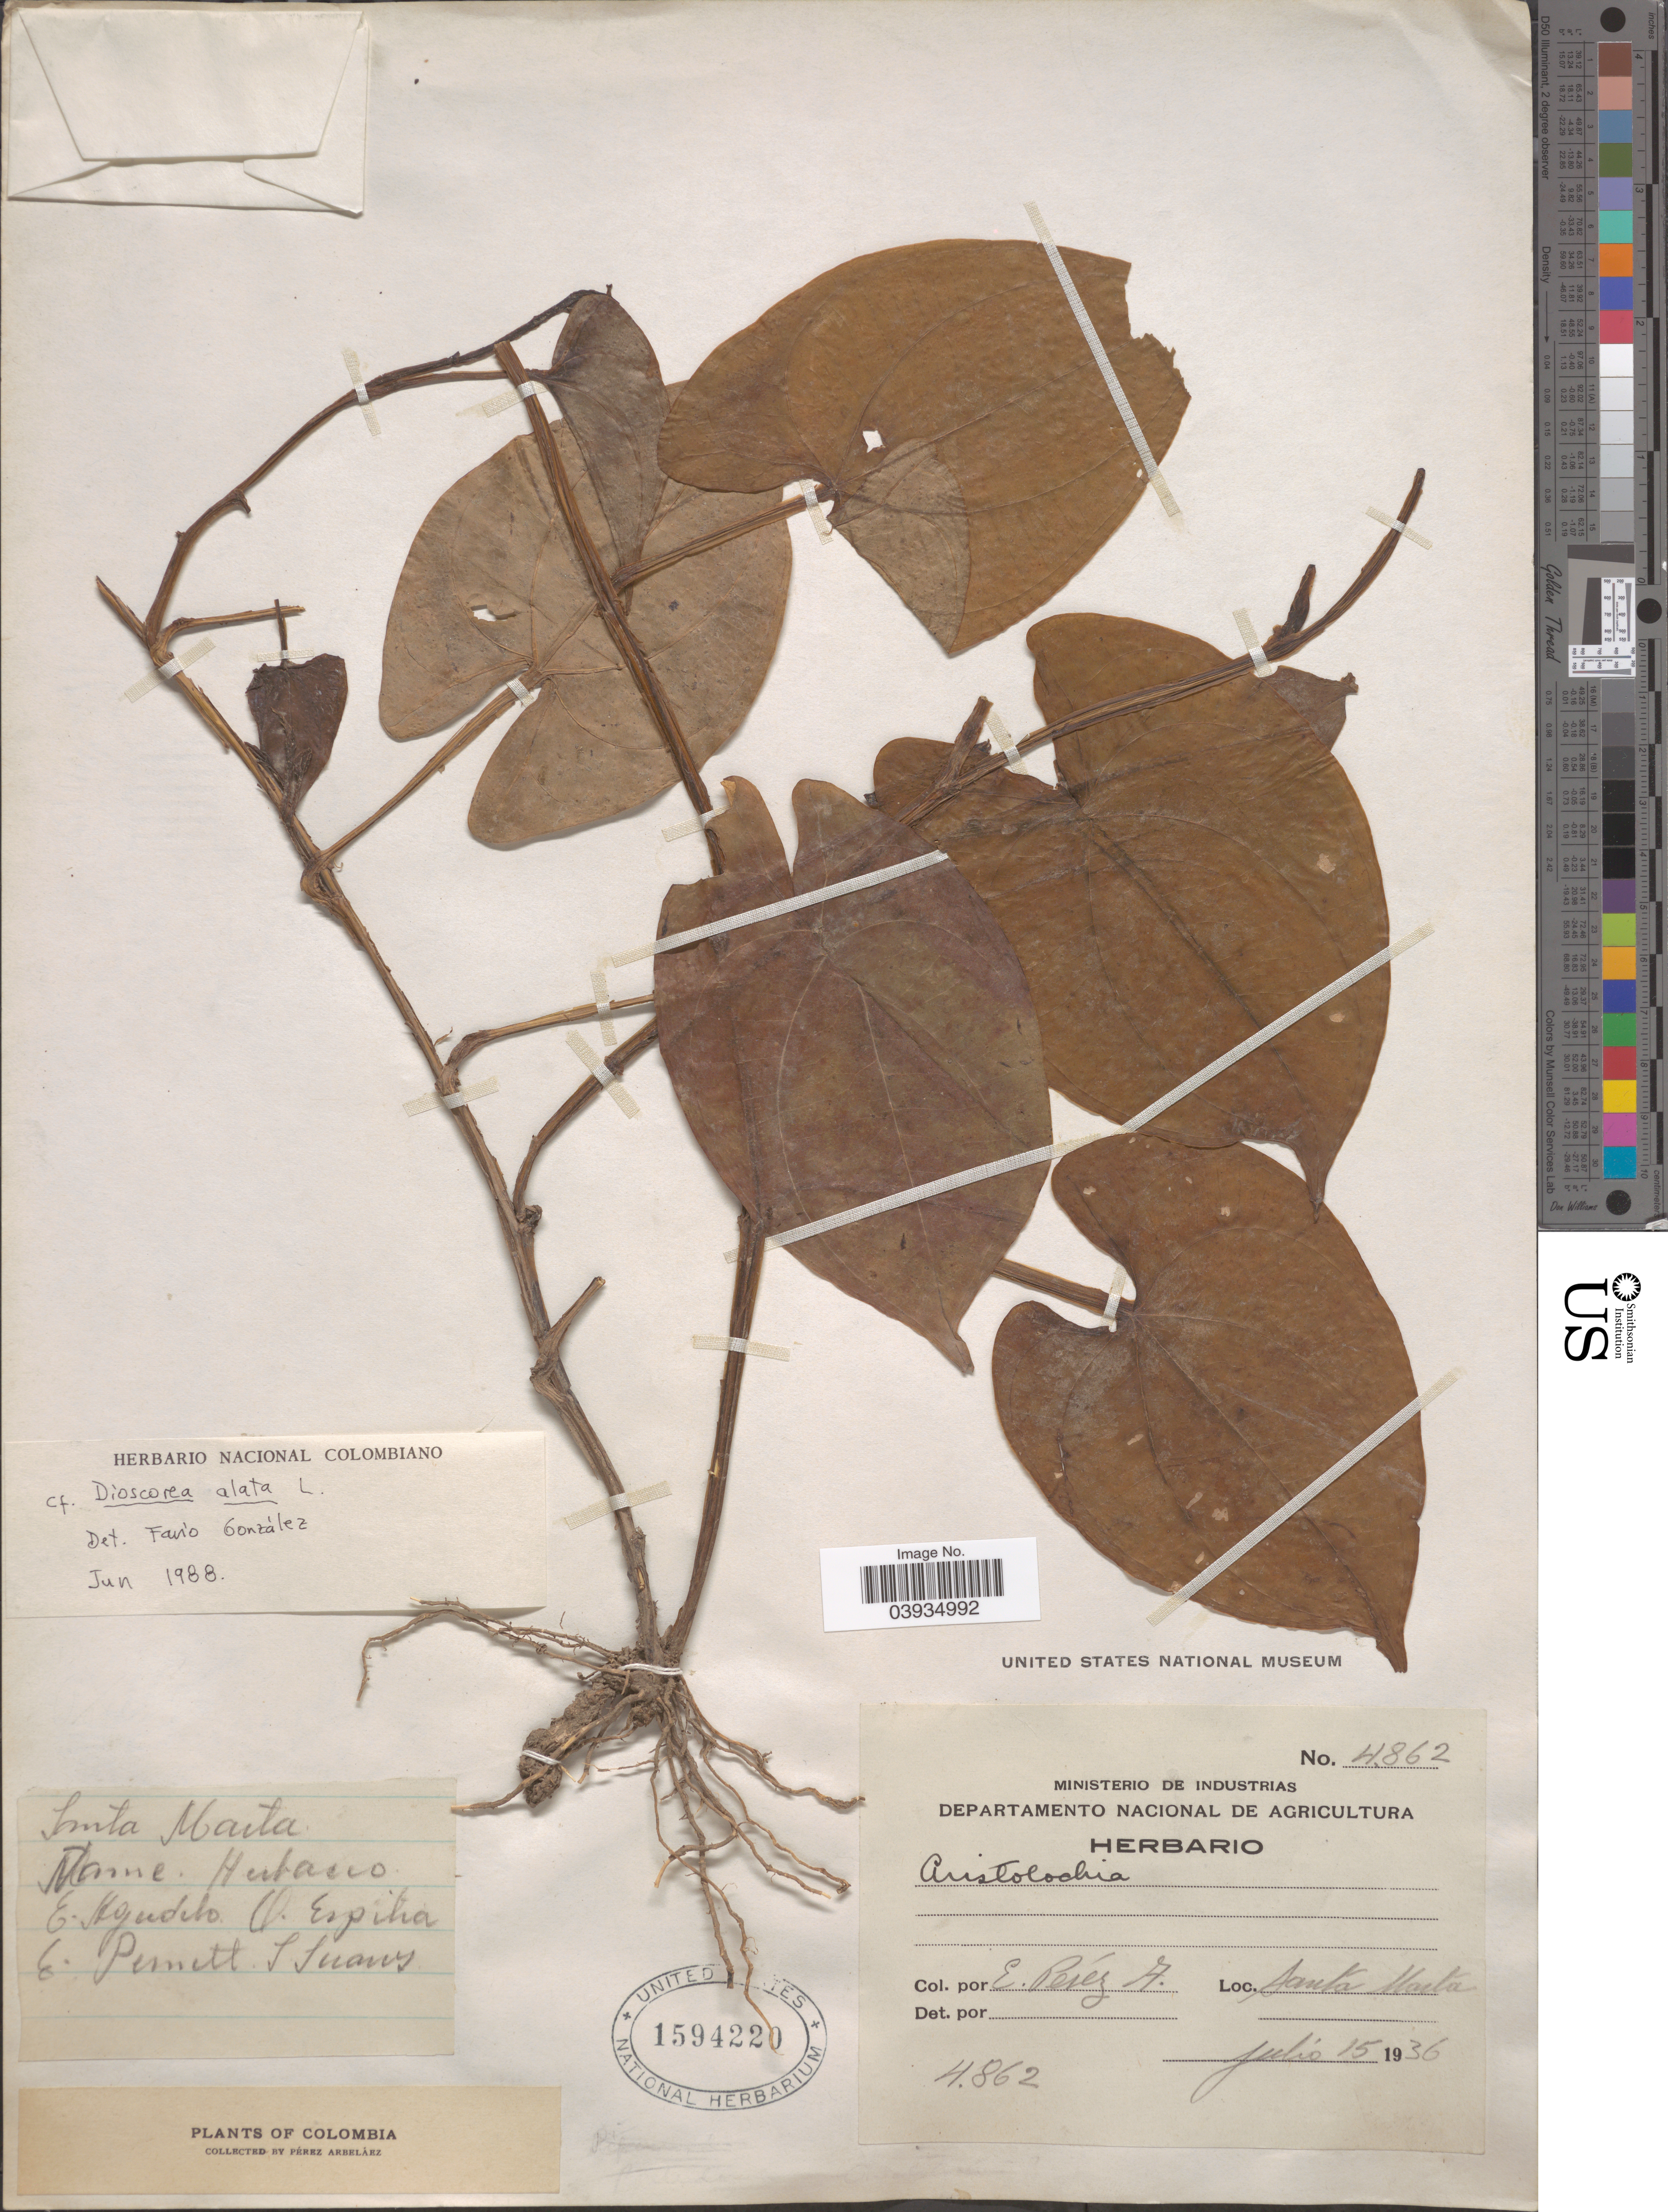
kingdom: Plantae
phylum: Tracheophyta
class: Liliopsida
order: Dioscoreales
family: Dioscoreaceae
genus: Dioscorea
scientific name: Dioscorea alata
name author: L.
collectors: E. Pérez Arbeláez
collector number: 4862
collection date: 1936-07-15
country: Colombia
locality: Santa Marta.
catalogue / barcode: US 1594220